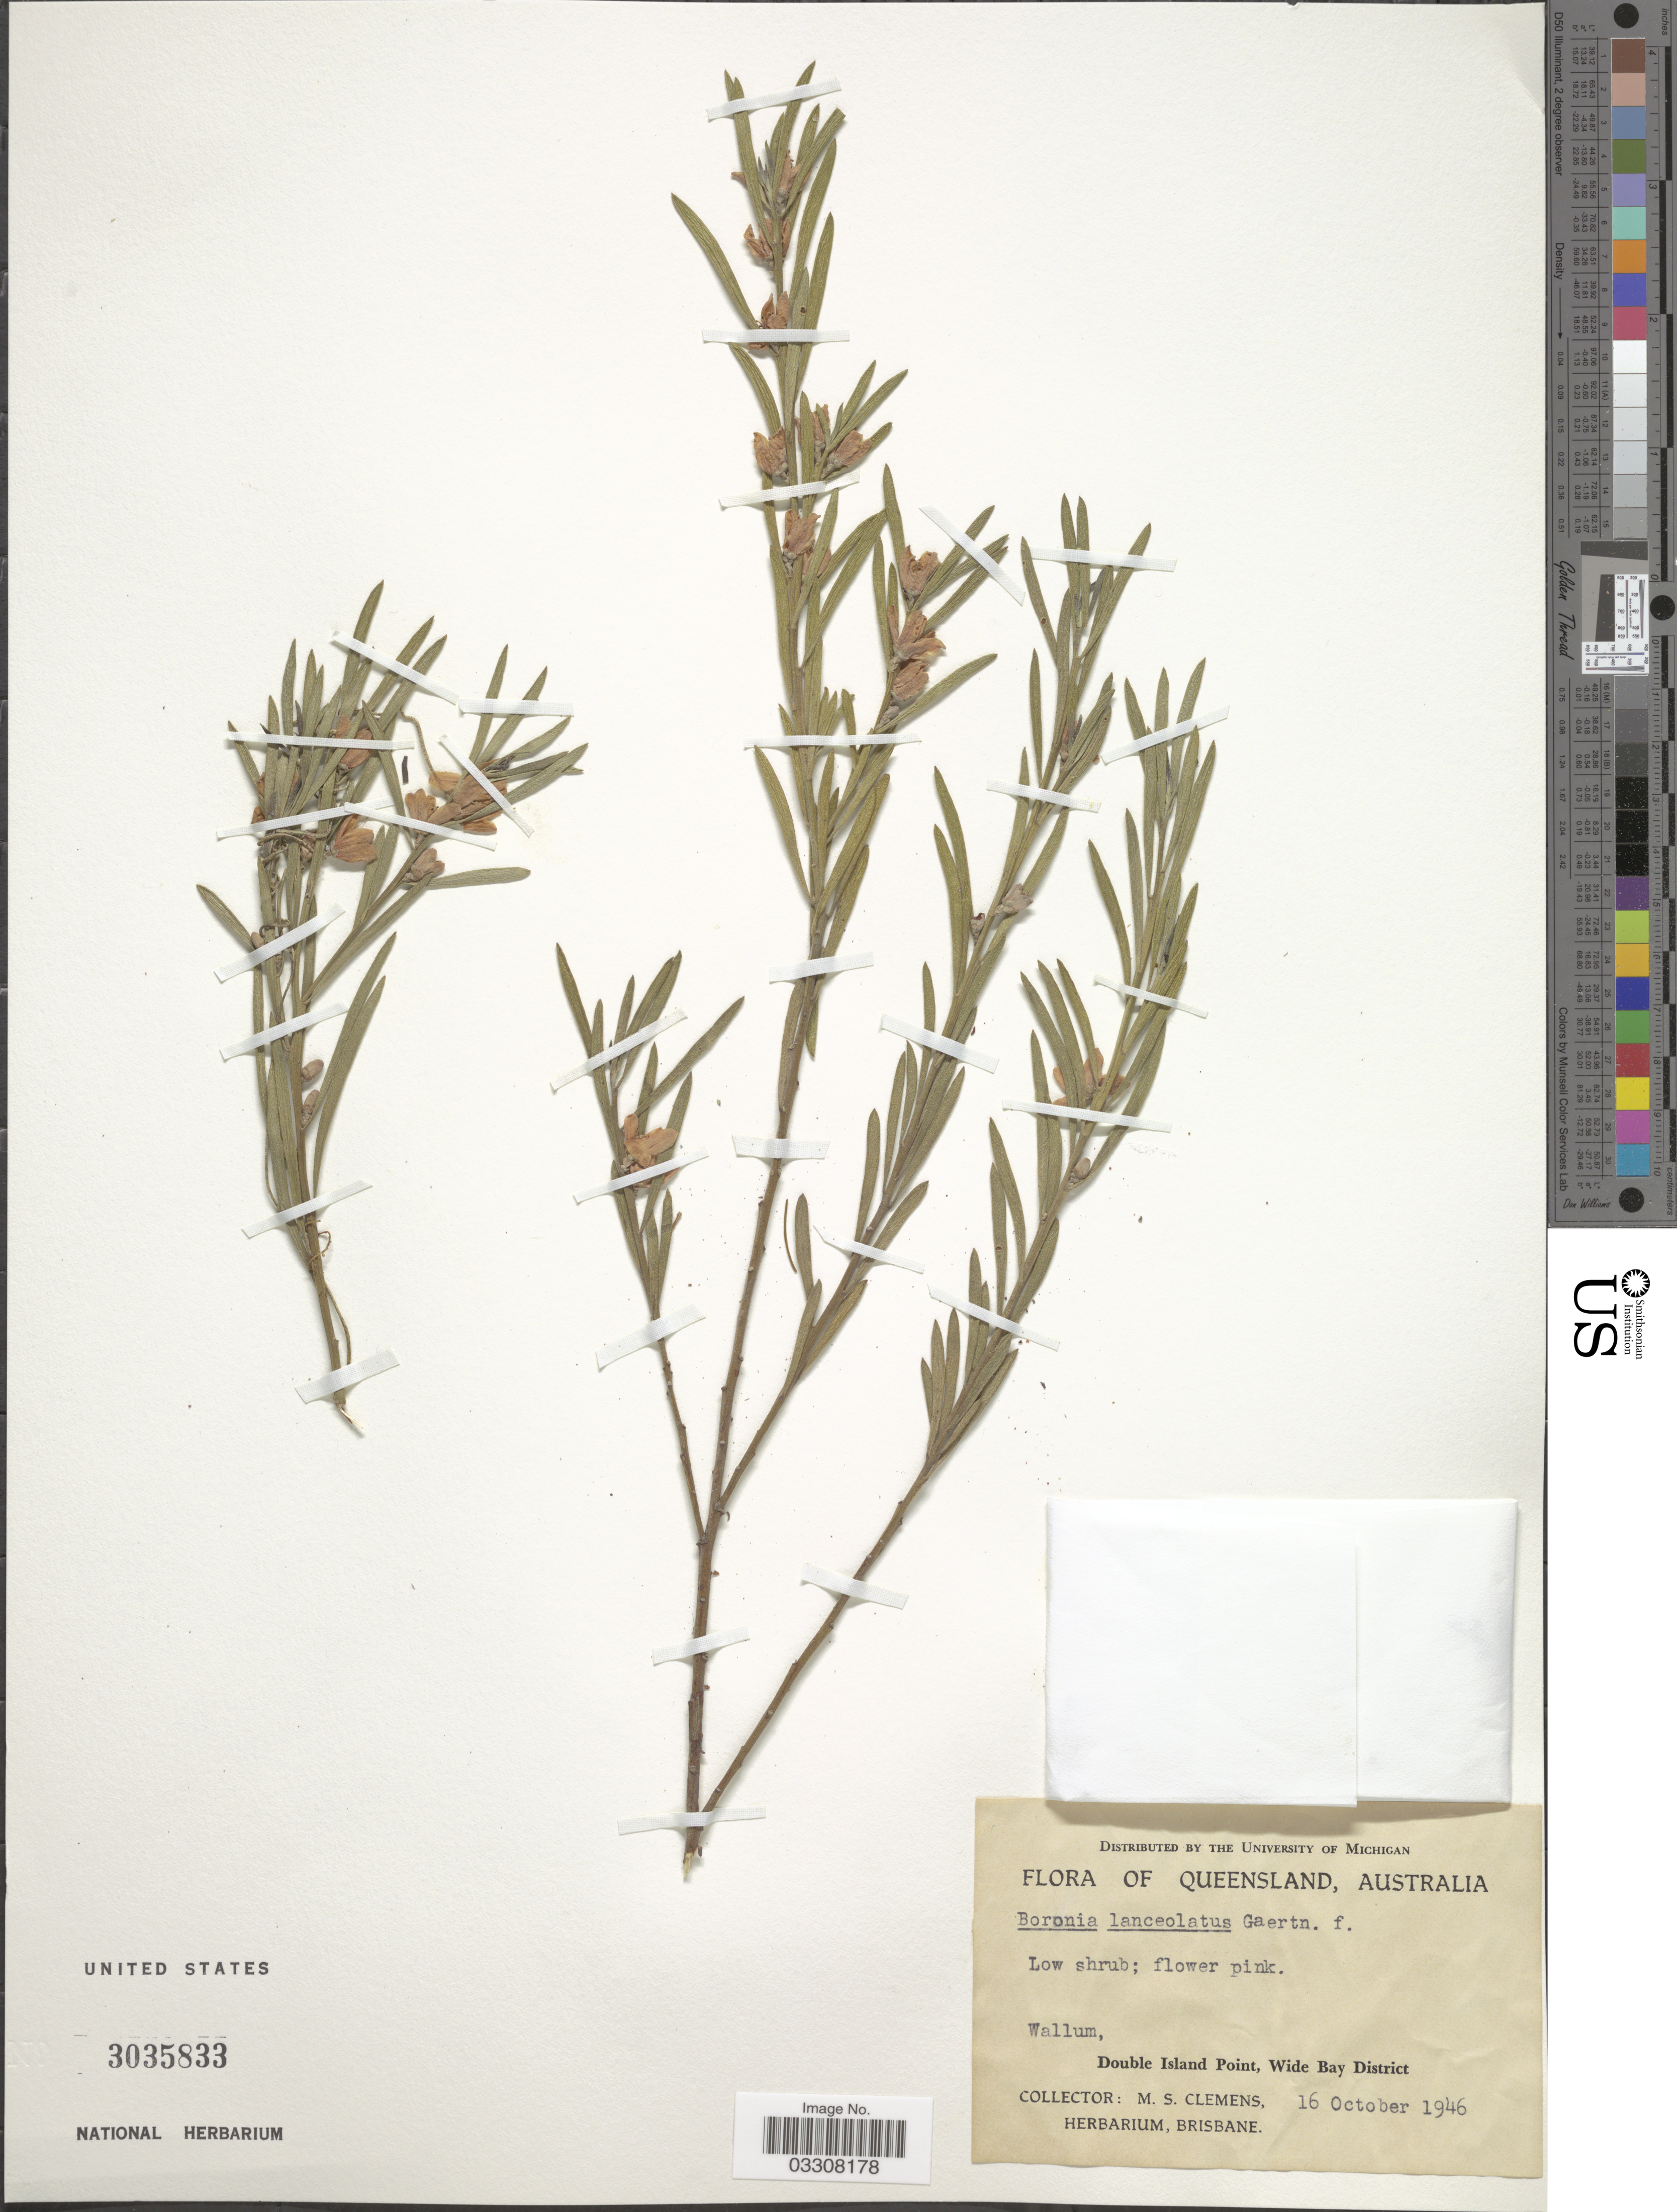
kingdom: Plantae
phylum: Tracheophyta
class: Magnoliopsida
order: Sapindales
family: Rutaceae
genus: Boronia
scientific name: Boronia lanceolata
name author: F. Muell.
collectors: M. S. Clemens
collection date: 1946-10-16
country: Australia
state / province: Queensland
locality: Wallum, Double Island Point, Wide Bay District.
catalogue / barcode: US 3035833